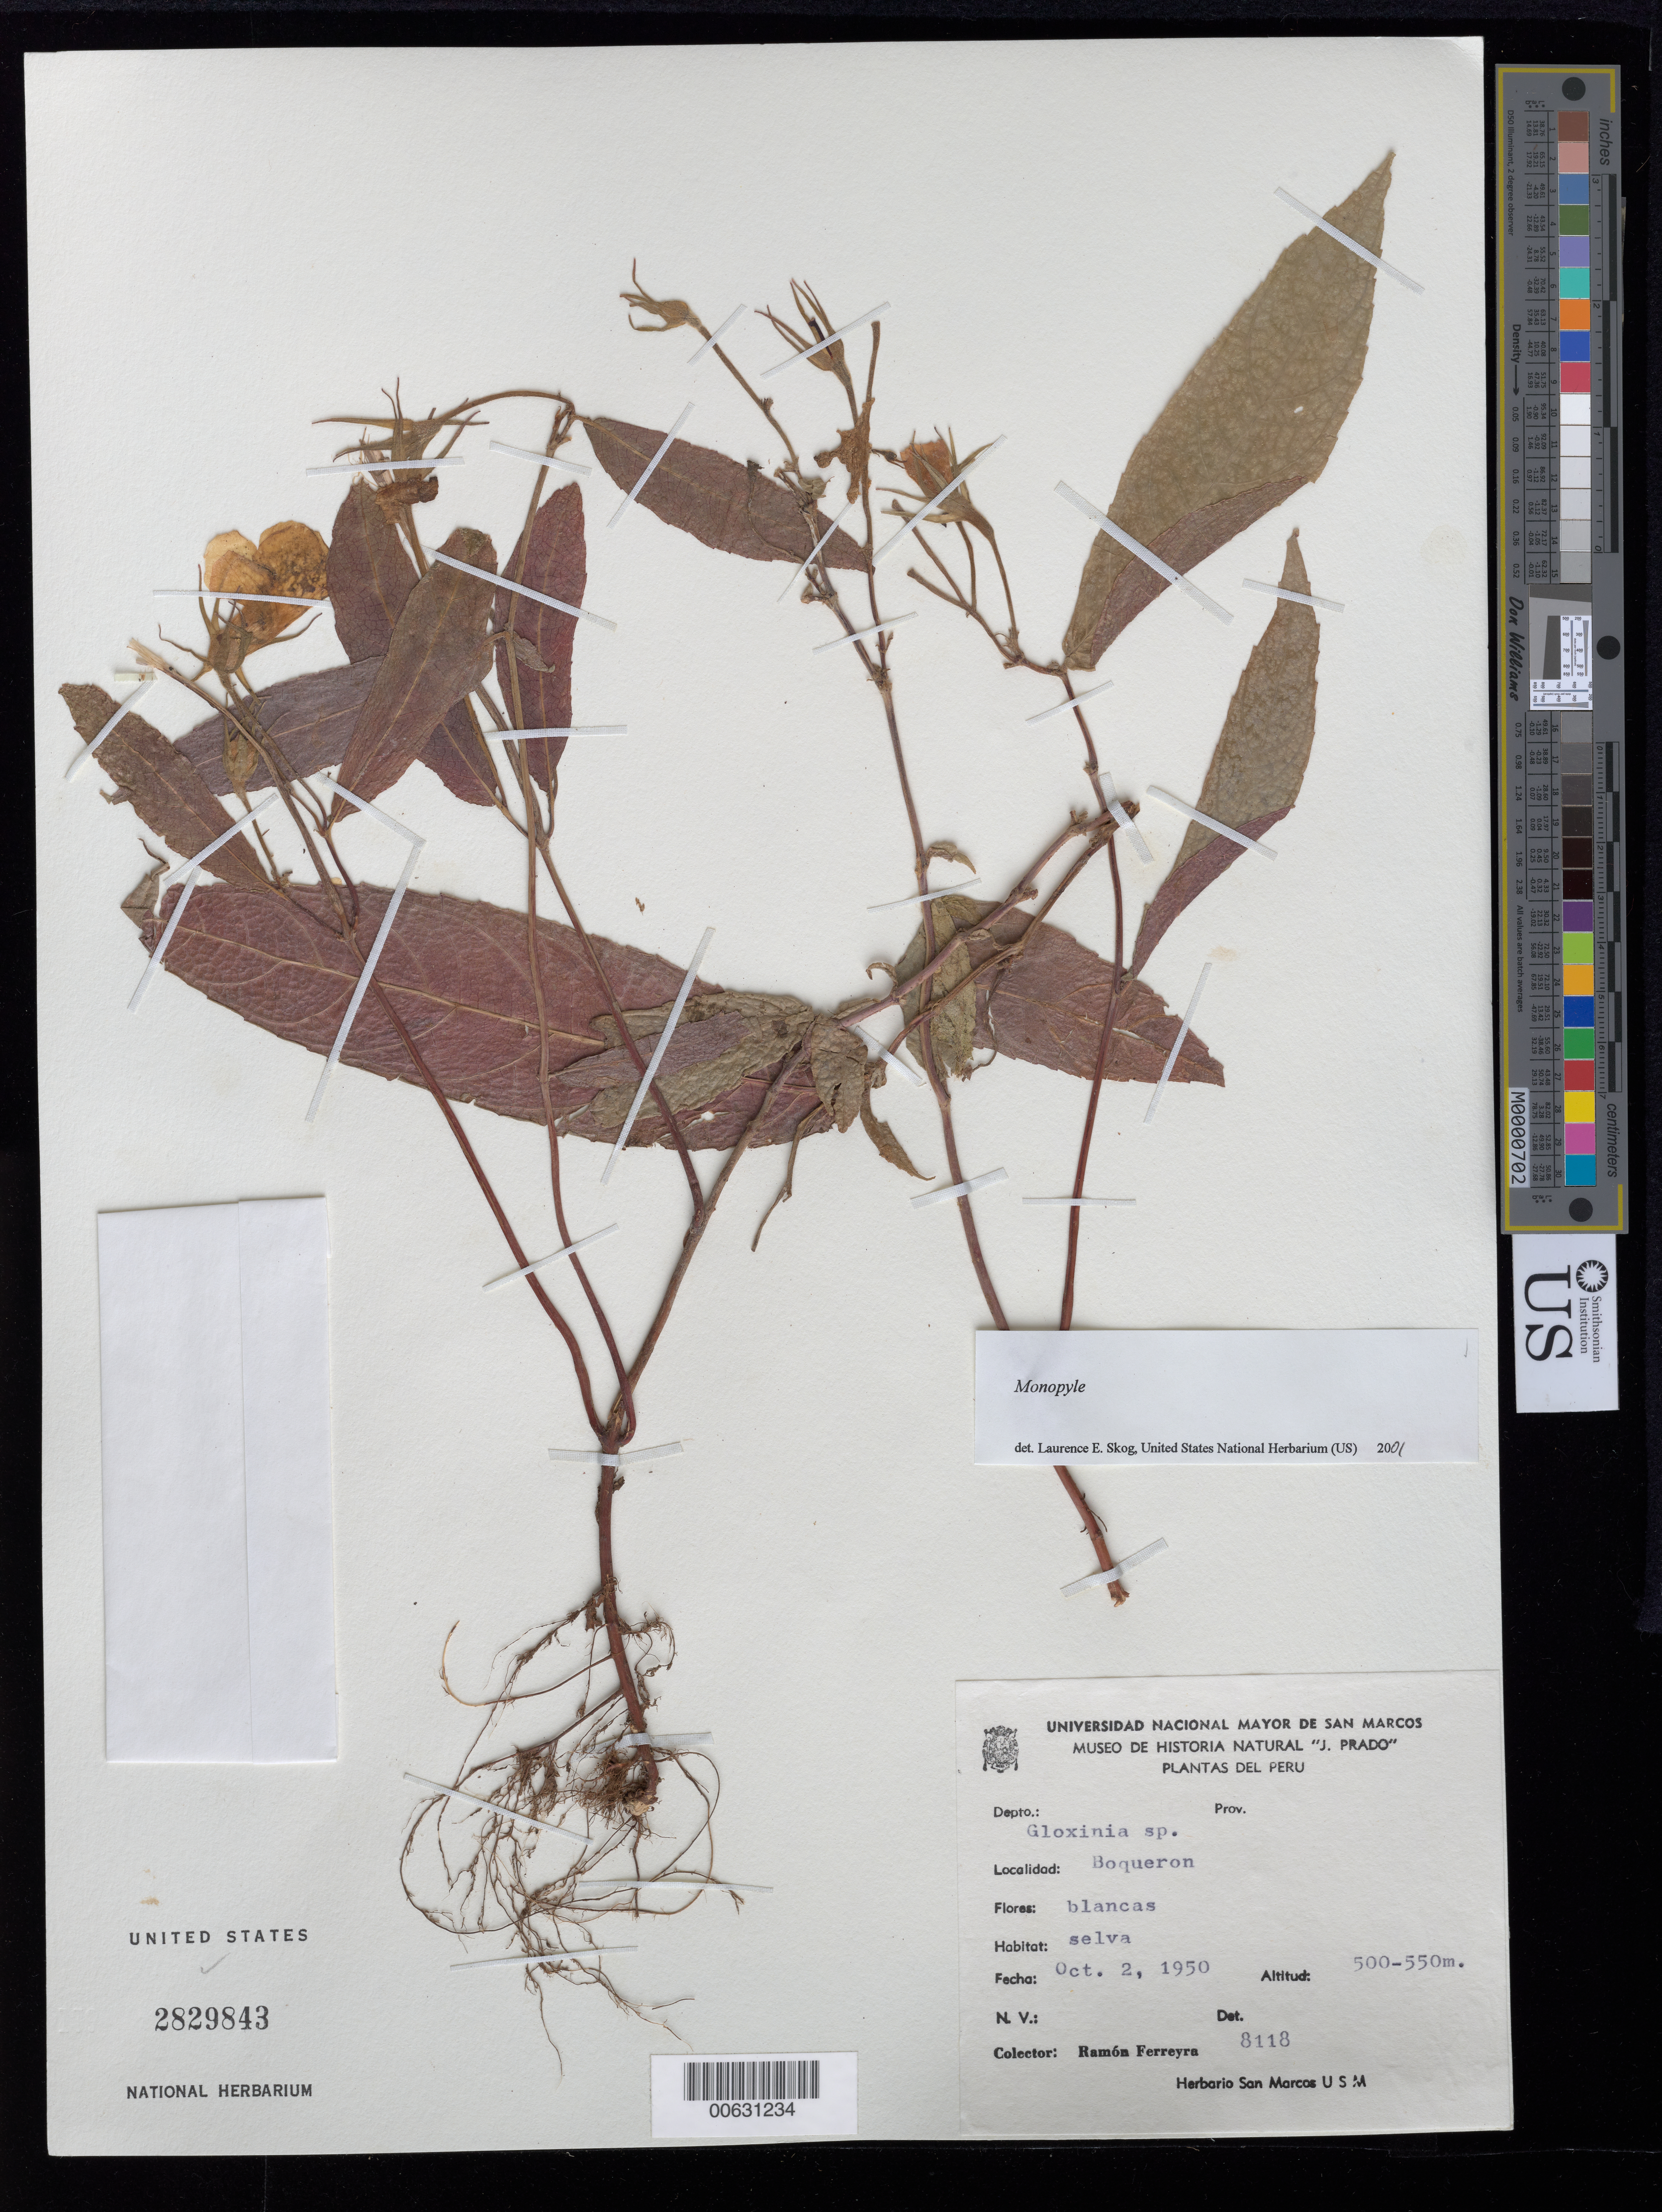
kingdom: Plantae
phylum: Tracheophyta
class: Magnoliopsida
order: Lamiales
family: Gesneriaceae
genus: Monopyle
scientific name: Monopyle sp.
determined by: Skog, Laurence E.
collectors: R. A. Ferreyra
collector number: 8118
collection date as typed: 02 Oct 1950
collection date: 1950-10-02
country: Peru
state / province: Loreto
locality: Boqueron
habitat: Selva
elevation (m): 500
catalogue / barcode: US 2829843